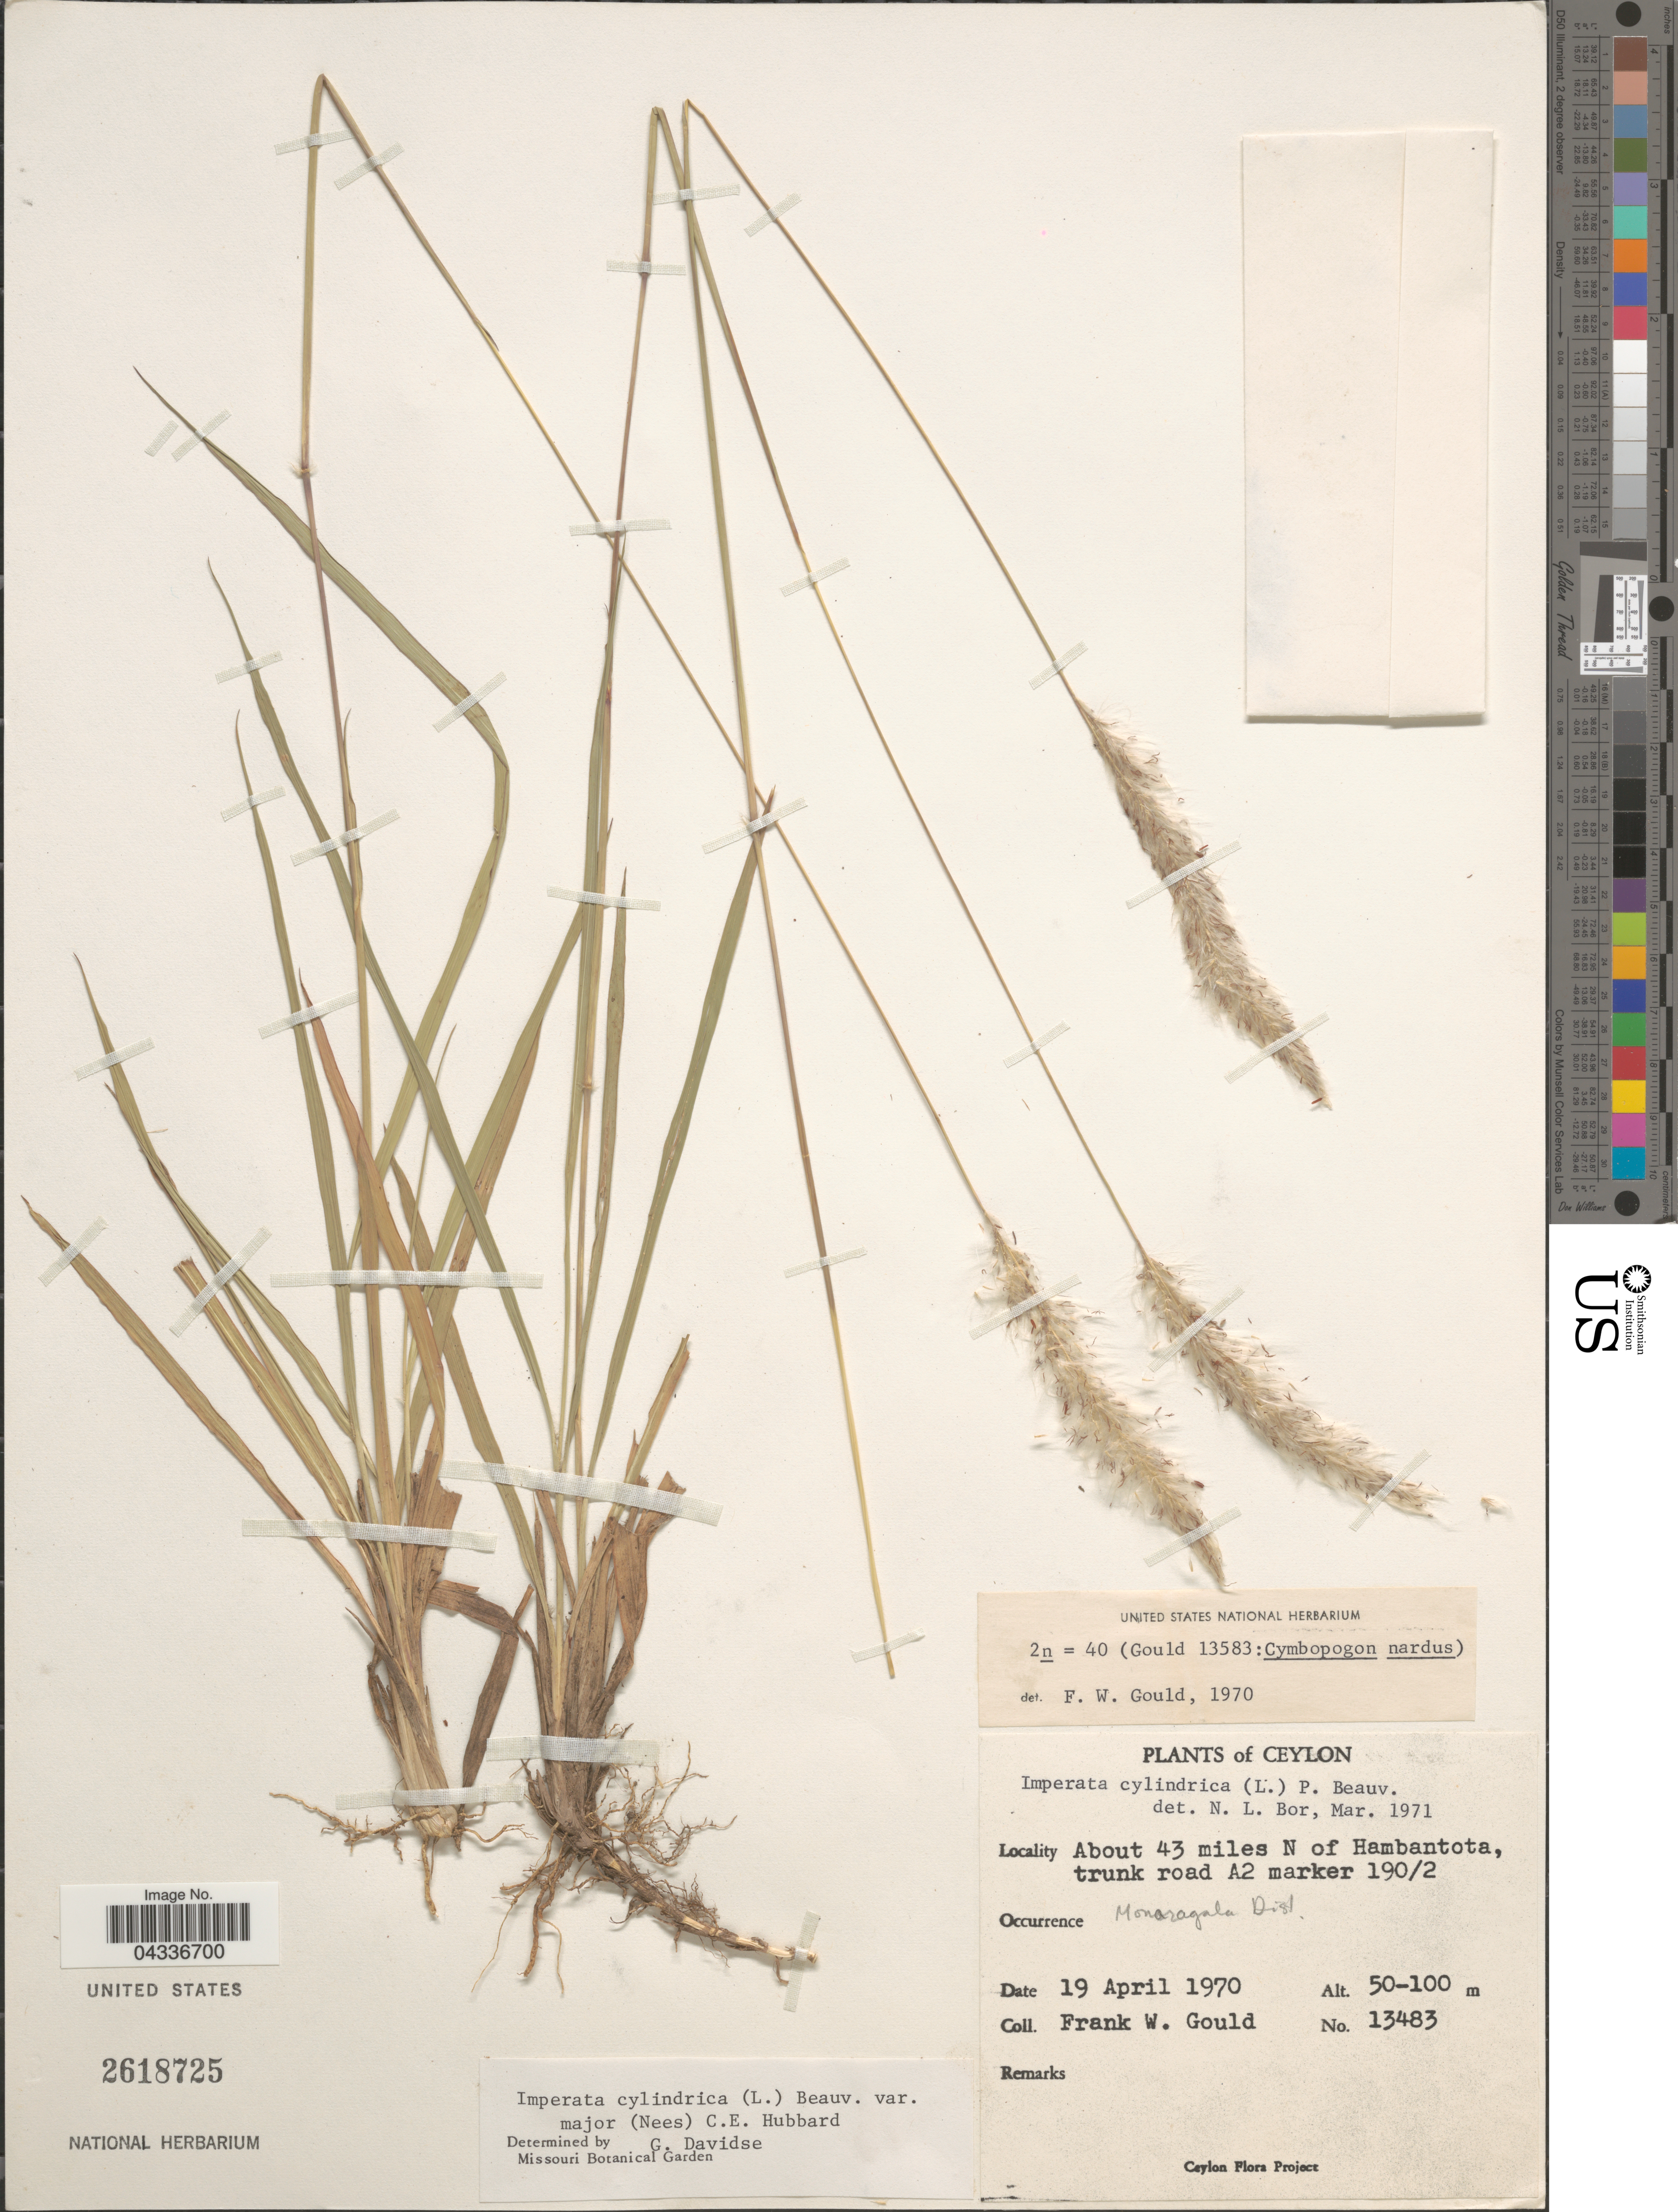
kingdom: Plantae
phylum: Tracheophyta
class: Liliopsida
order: Poales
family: Poaceae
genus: Imperata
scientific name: Imperata cylindrica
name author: (L.) P. Beauv.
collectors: F. W. Gould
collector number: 13483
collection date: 1970-04-19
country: Sri Lanka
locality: Ceylon. About 43 miles N of Hambantota, trunk road A2 marker 190/2. Honaragala Dist.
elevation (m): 50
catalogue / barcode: US 2618725